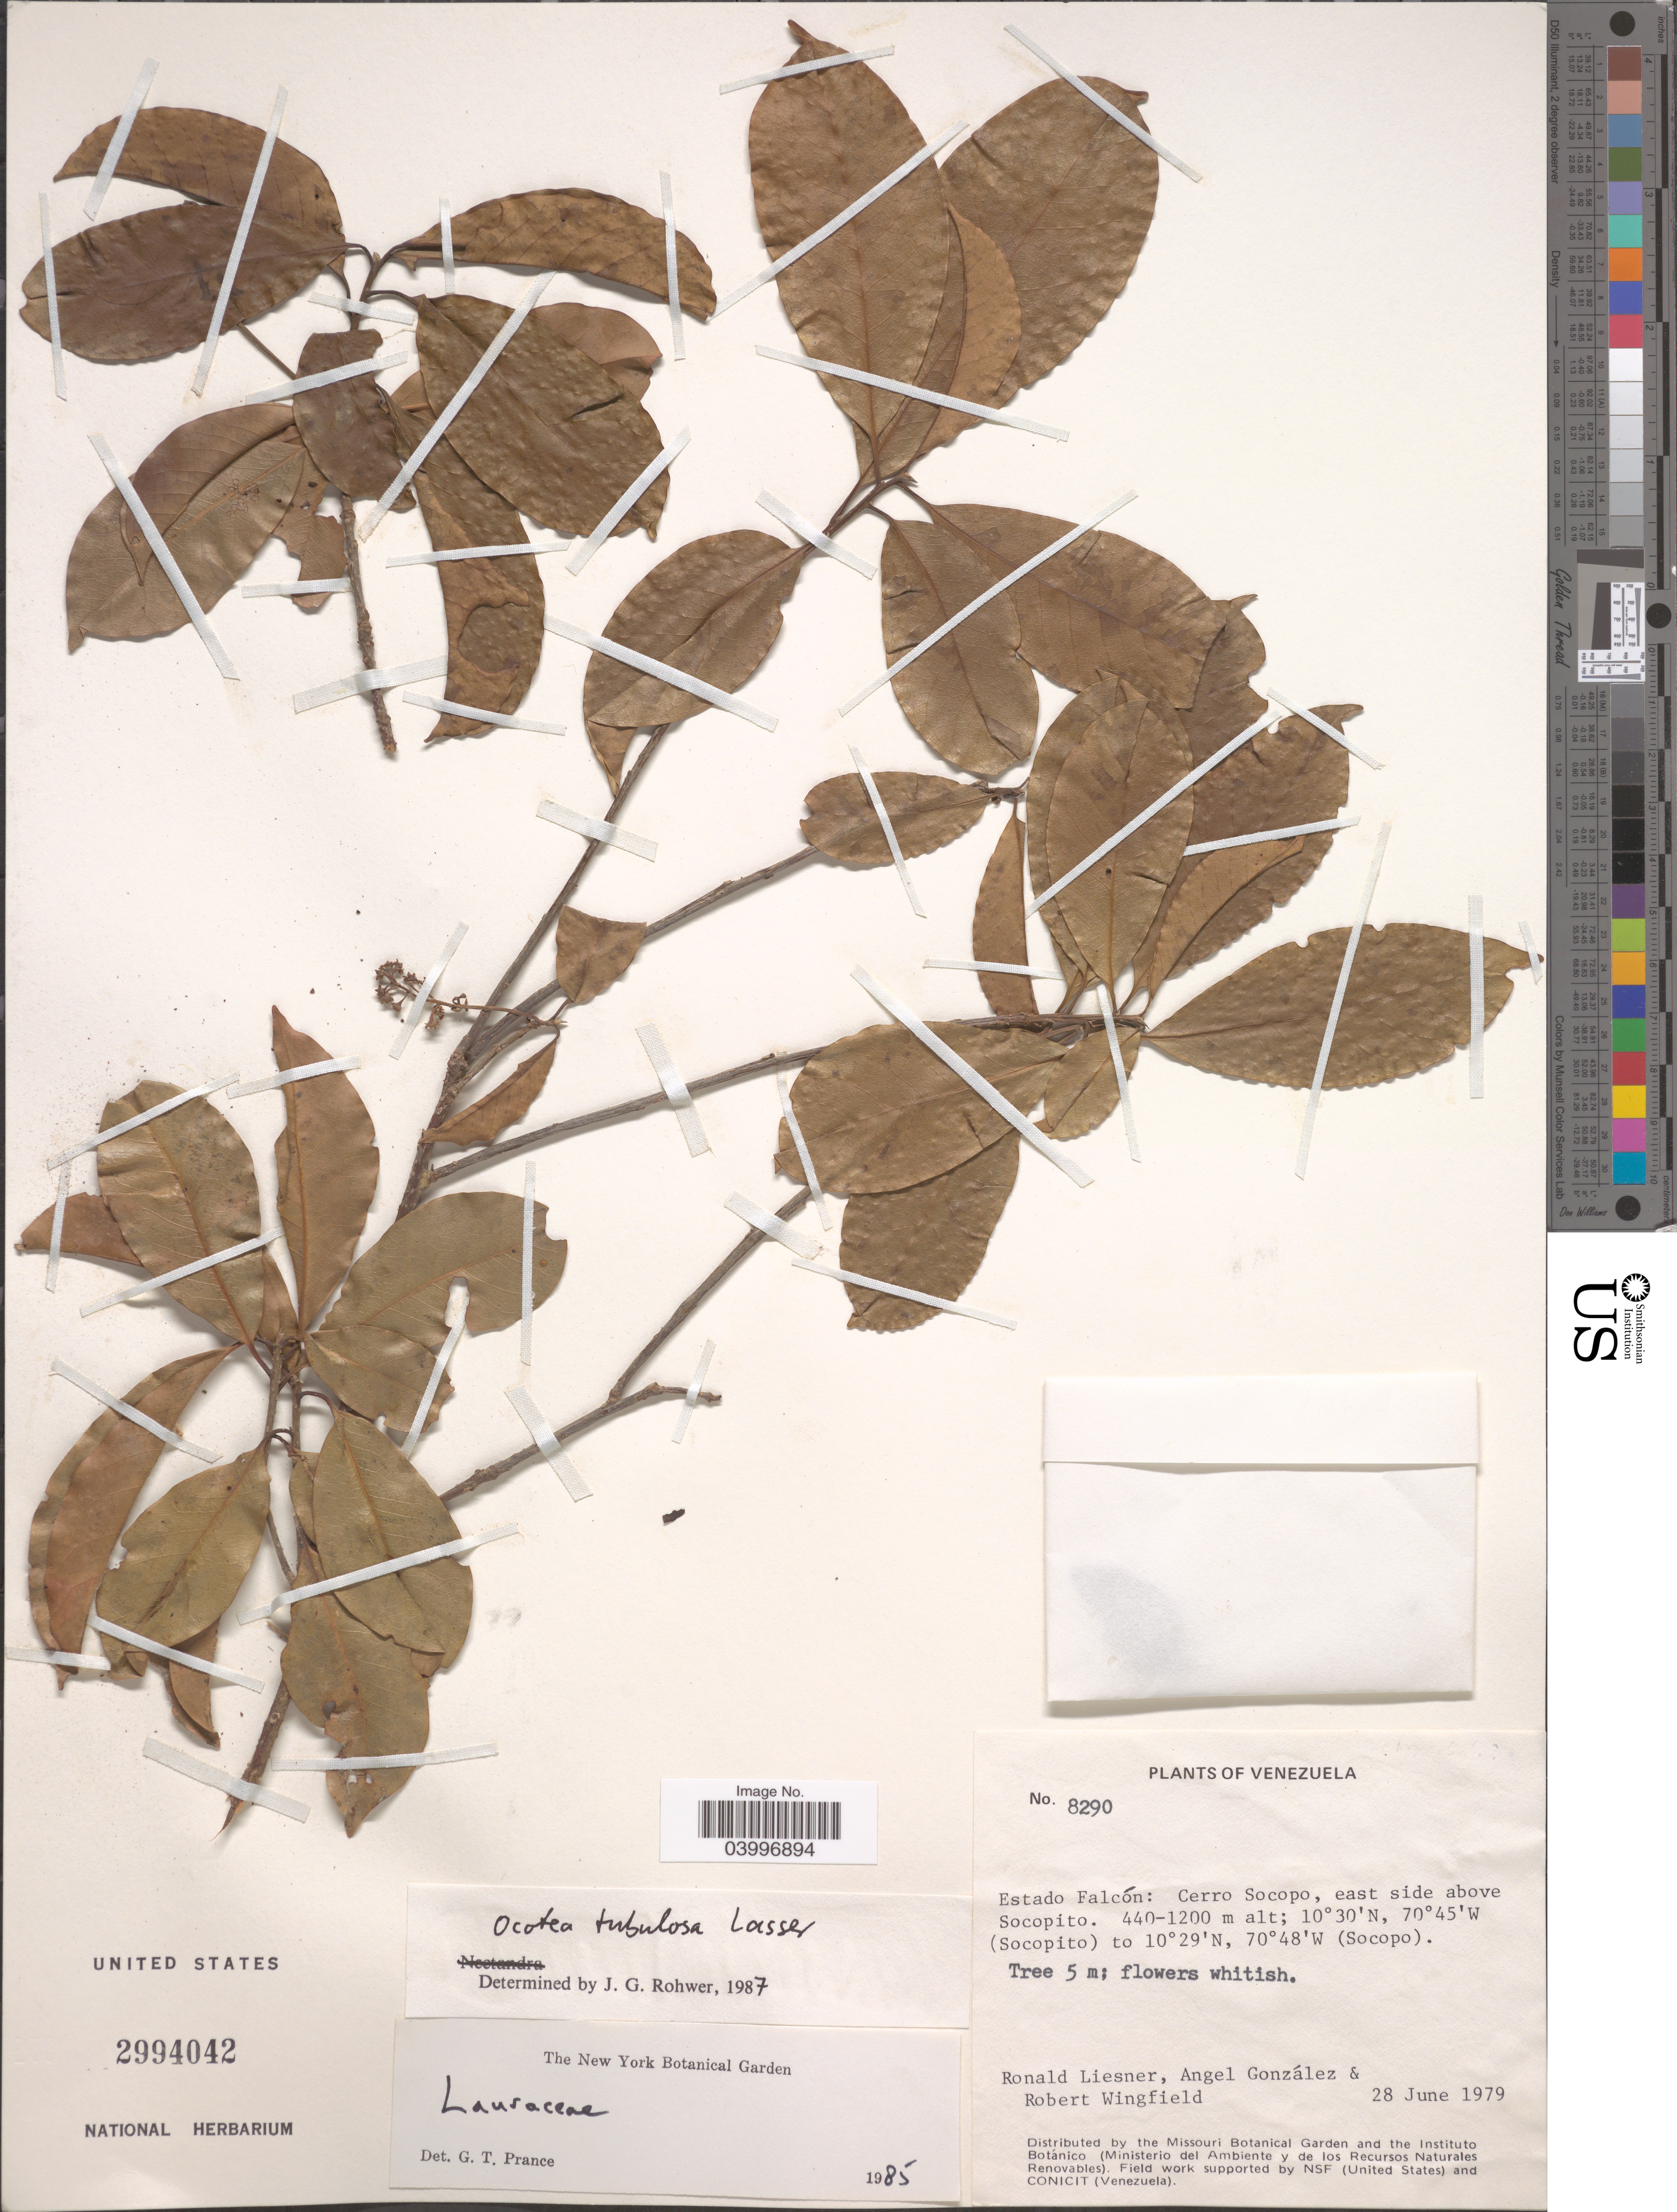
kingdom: Plantae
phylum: Tracheophyta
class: Magnoliopsida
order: Laurales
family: Lauraceae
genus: Ocotea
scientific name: Ocotea tubulosa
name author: Lasser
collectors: R. L. Liesner, A. C. González & R. C. Wingfield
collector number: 8290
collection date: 1979-06-28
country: Venezuela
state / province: Falcon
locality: Estado Falcón: Cerro Socopo, east side above Socopito. (Socopito) (Socopo).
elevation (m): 440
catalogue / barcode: US 2994042